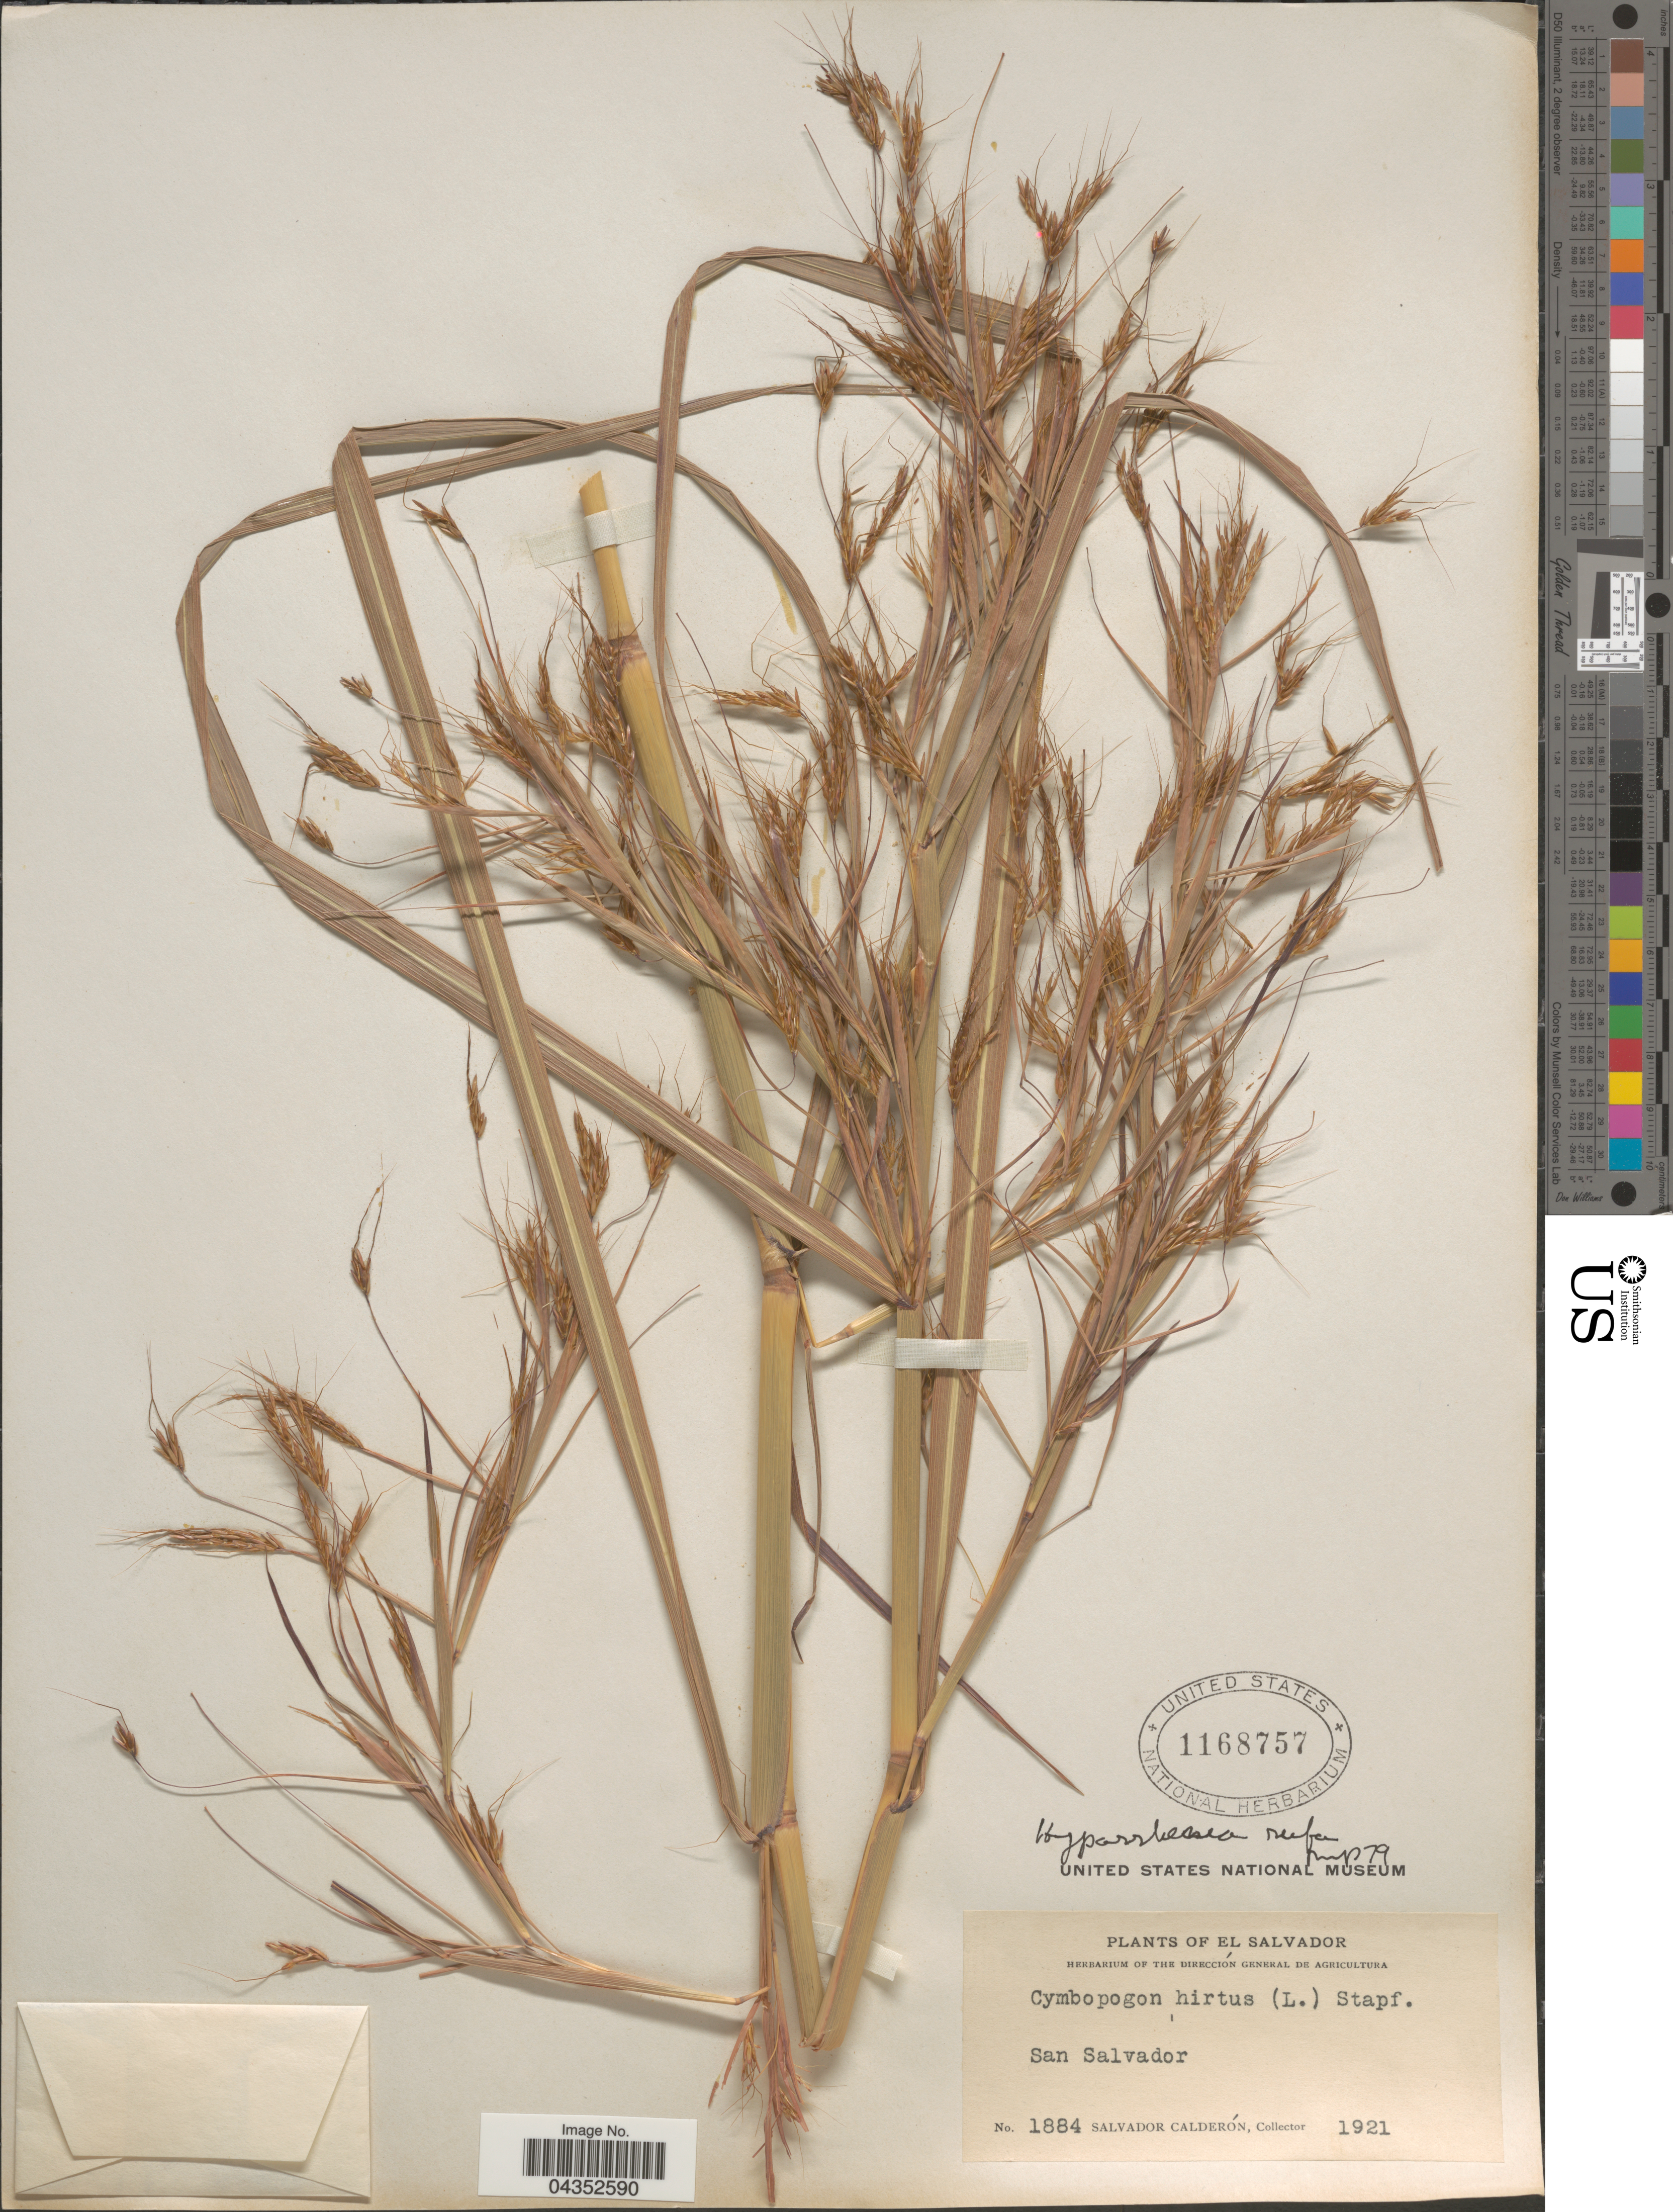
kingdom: Plantae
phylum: Tracheophyta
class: Liliopsida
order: Poales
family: Poaceae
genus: Hyparrhenia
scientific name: Hyparrhenia rufa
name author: (Nees) Stapf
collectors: S. Calderón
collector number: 1884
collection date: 1921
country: El Salvador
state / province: San Salvador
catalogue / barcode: US 1168757